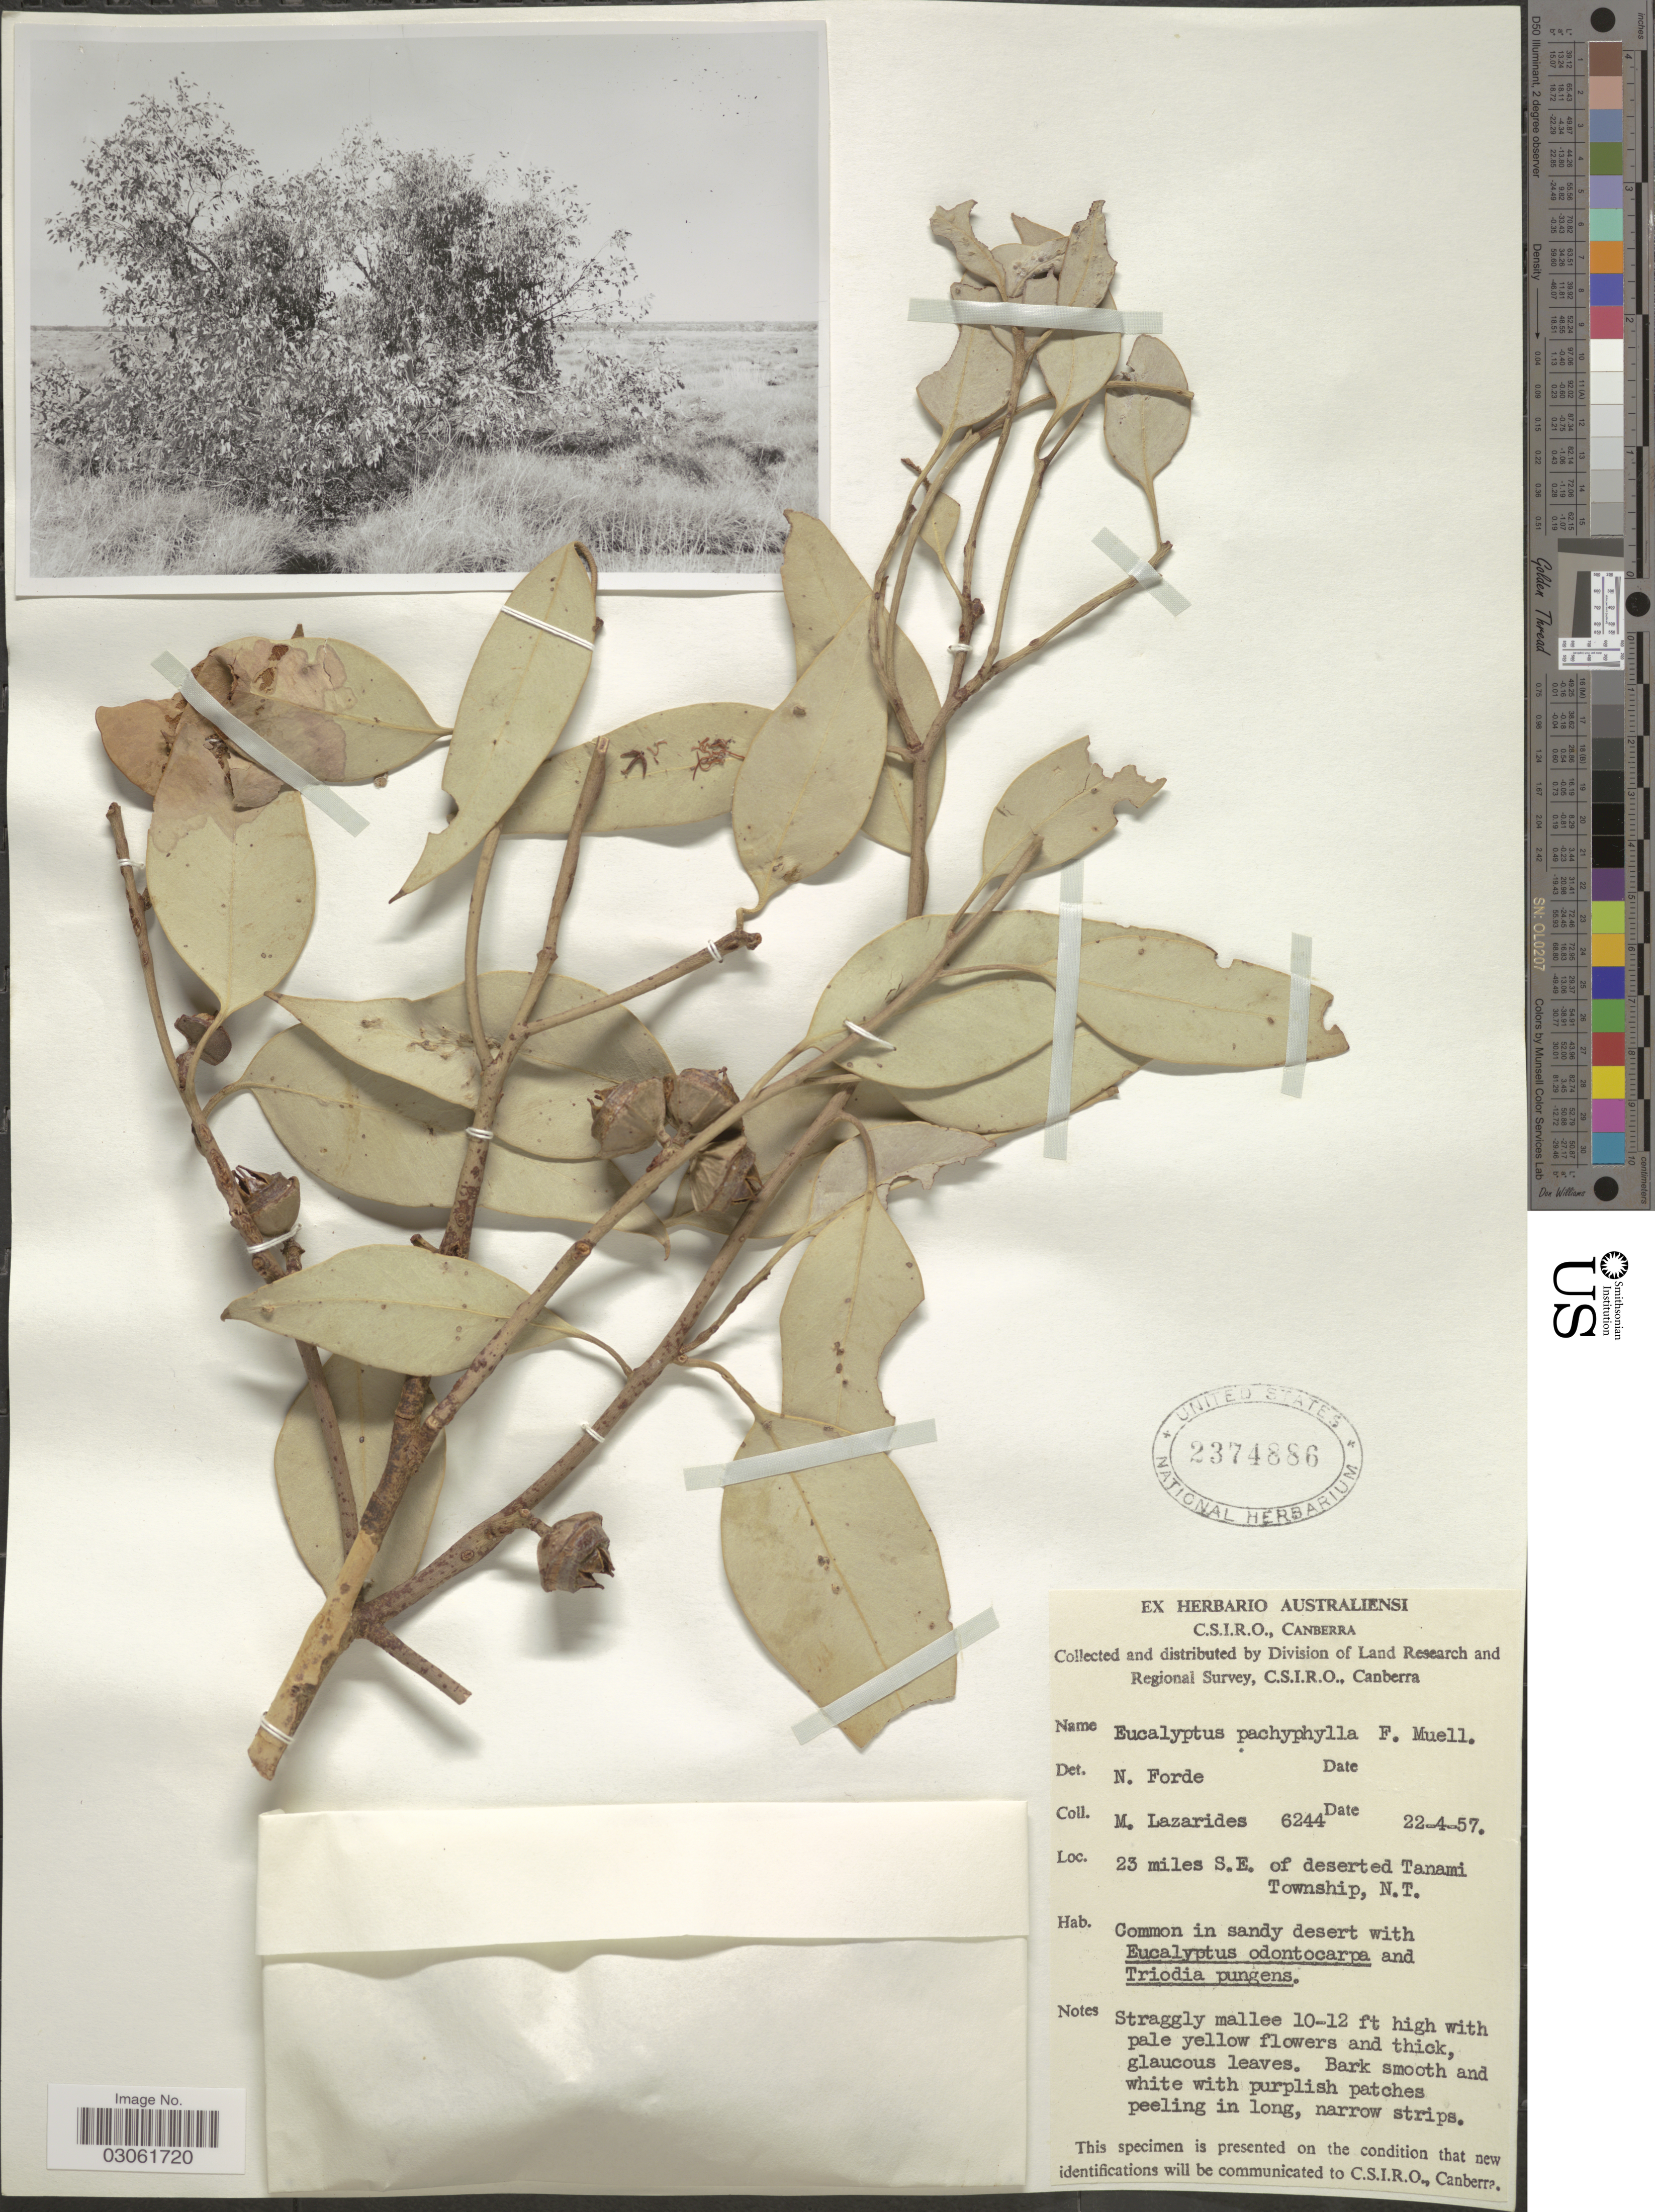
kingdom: Plantae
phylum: Tracheophyta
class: Magnoliopsida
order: Myrtales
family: Myrtaceae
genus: Eucalyptus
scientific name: Eucalyptus pachyphylla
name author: F. Muell.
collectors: M. Lazarides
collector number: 6244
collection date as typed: Transcribed d/m/y: 22/4/57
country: Australia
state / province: Northern Territory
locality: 23 miles S.E. of deserted Tanami Township.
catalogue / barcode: US 2374886